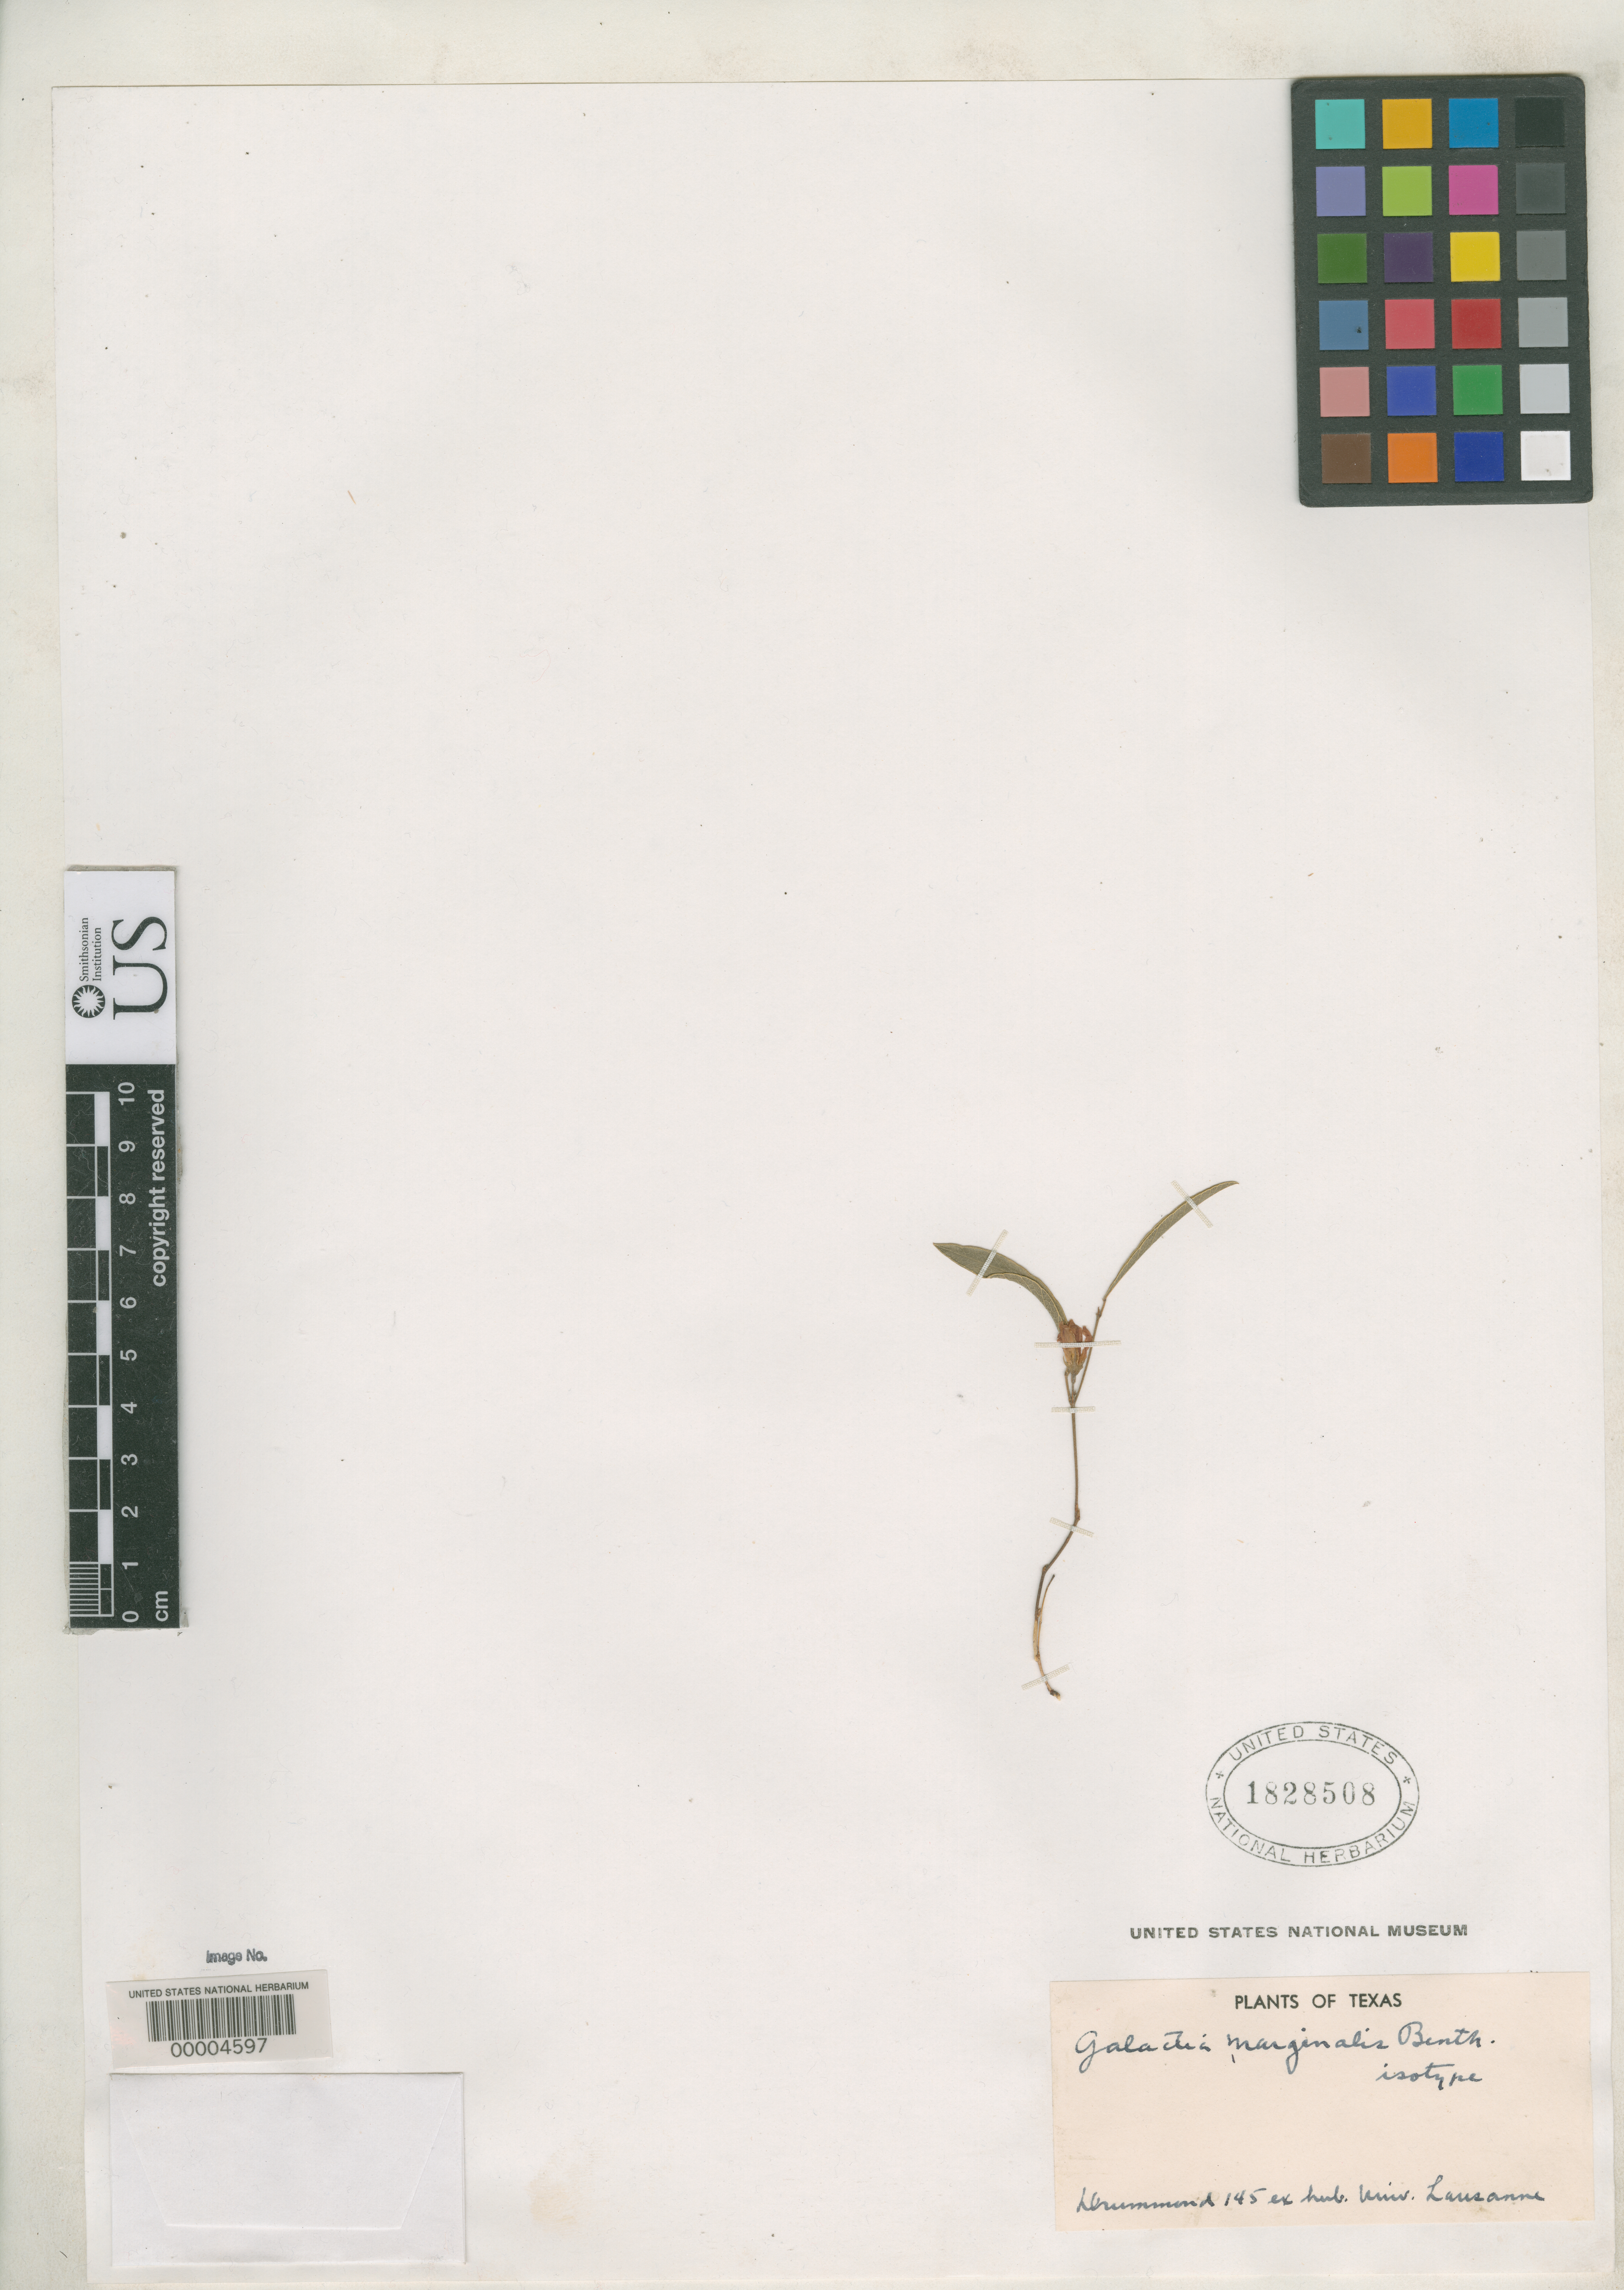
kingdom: Plantae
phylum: Tracheophyta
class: Magnoliopsida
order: Fabales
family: Fabaceae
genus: Galactia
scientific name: Galactia marginalis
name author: Benth.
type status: Type Material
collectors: -. Drummond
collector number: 145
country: United States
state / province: Texas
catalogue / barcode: US 1828508